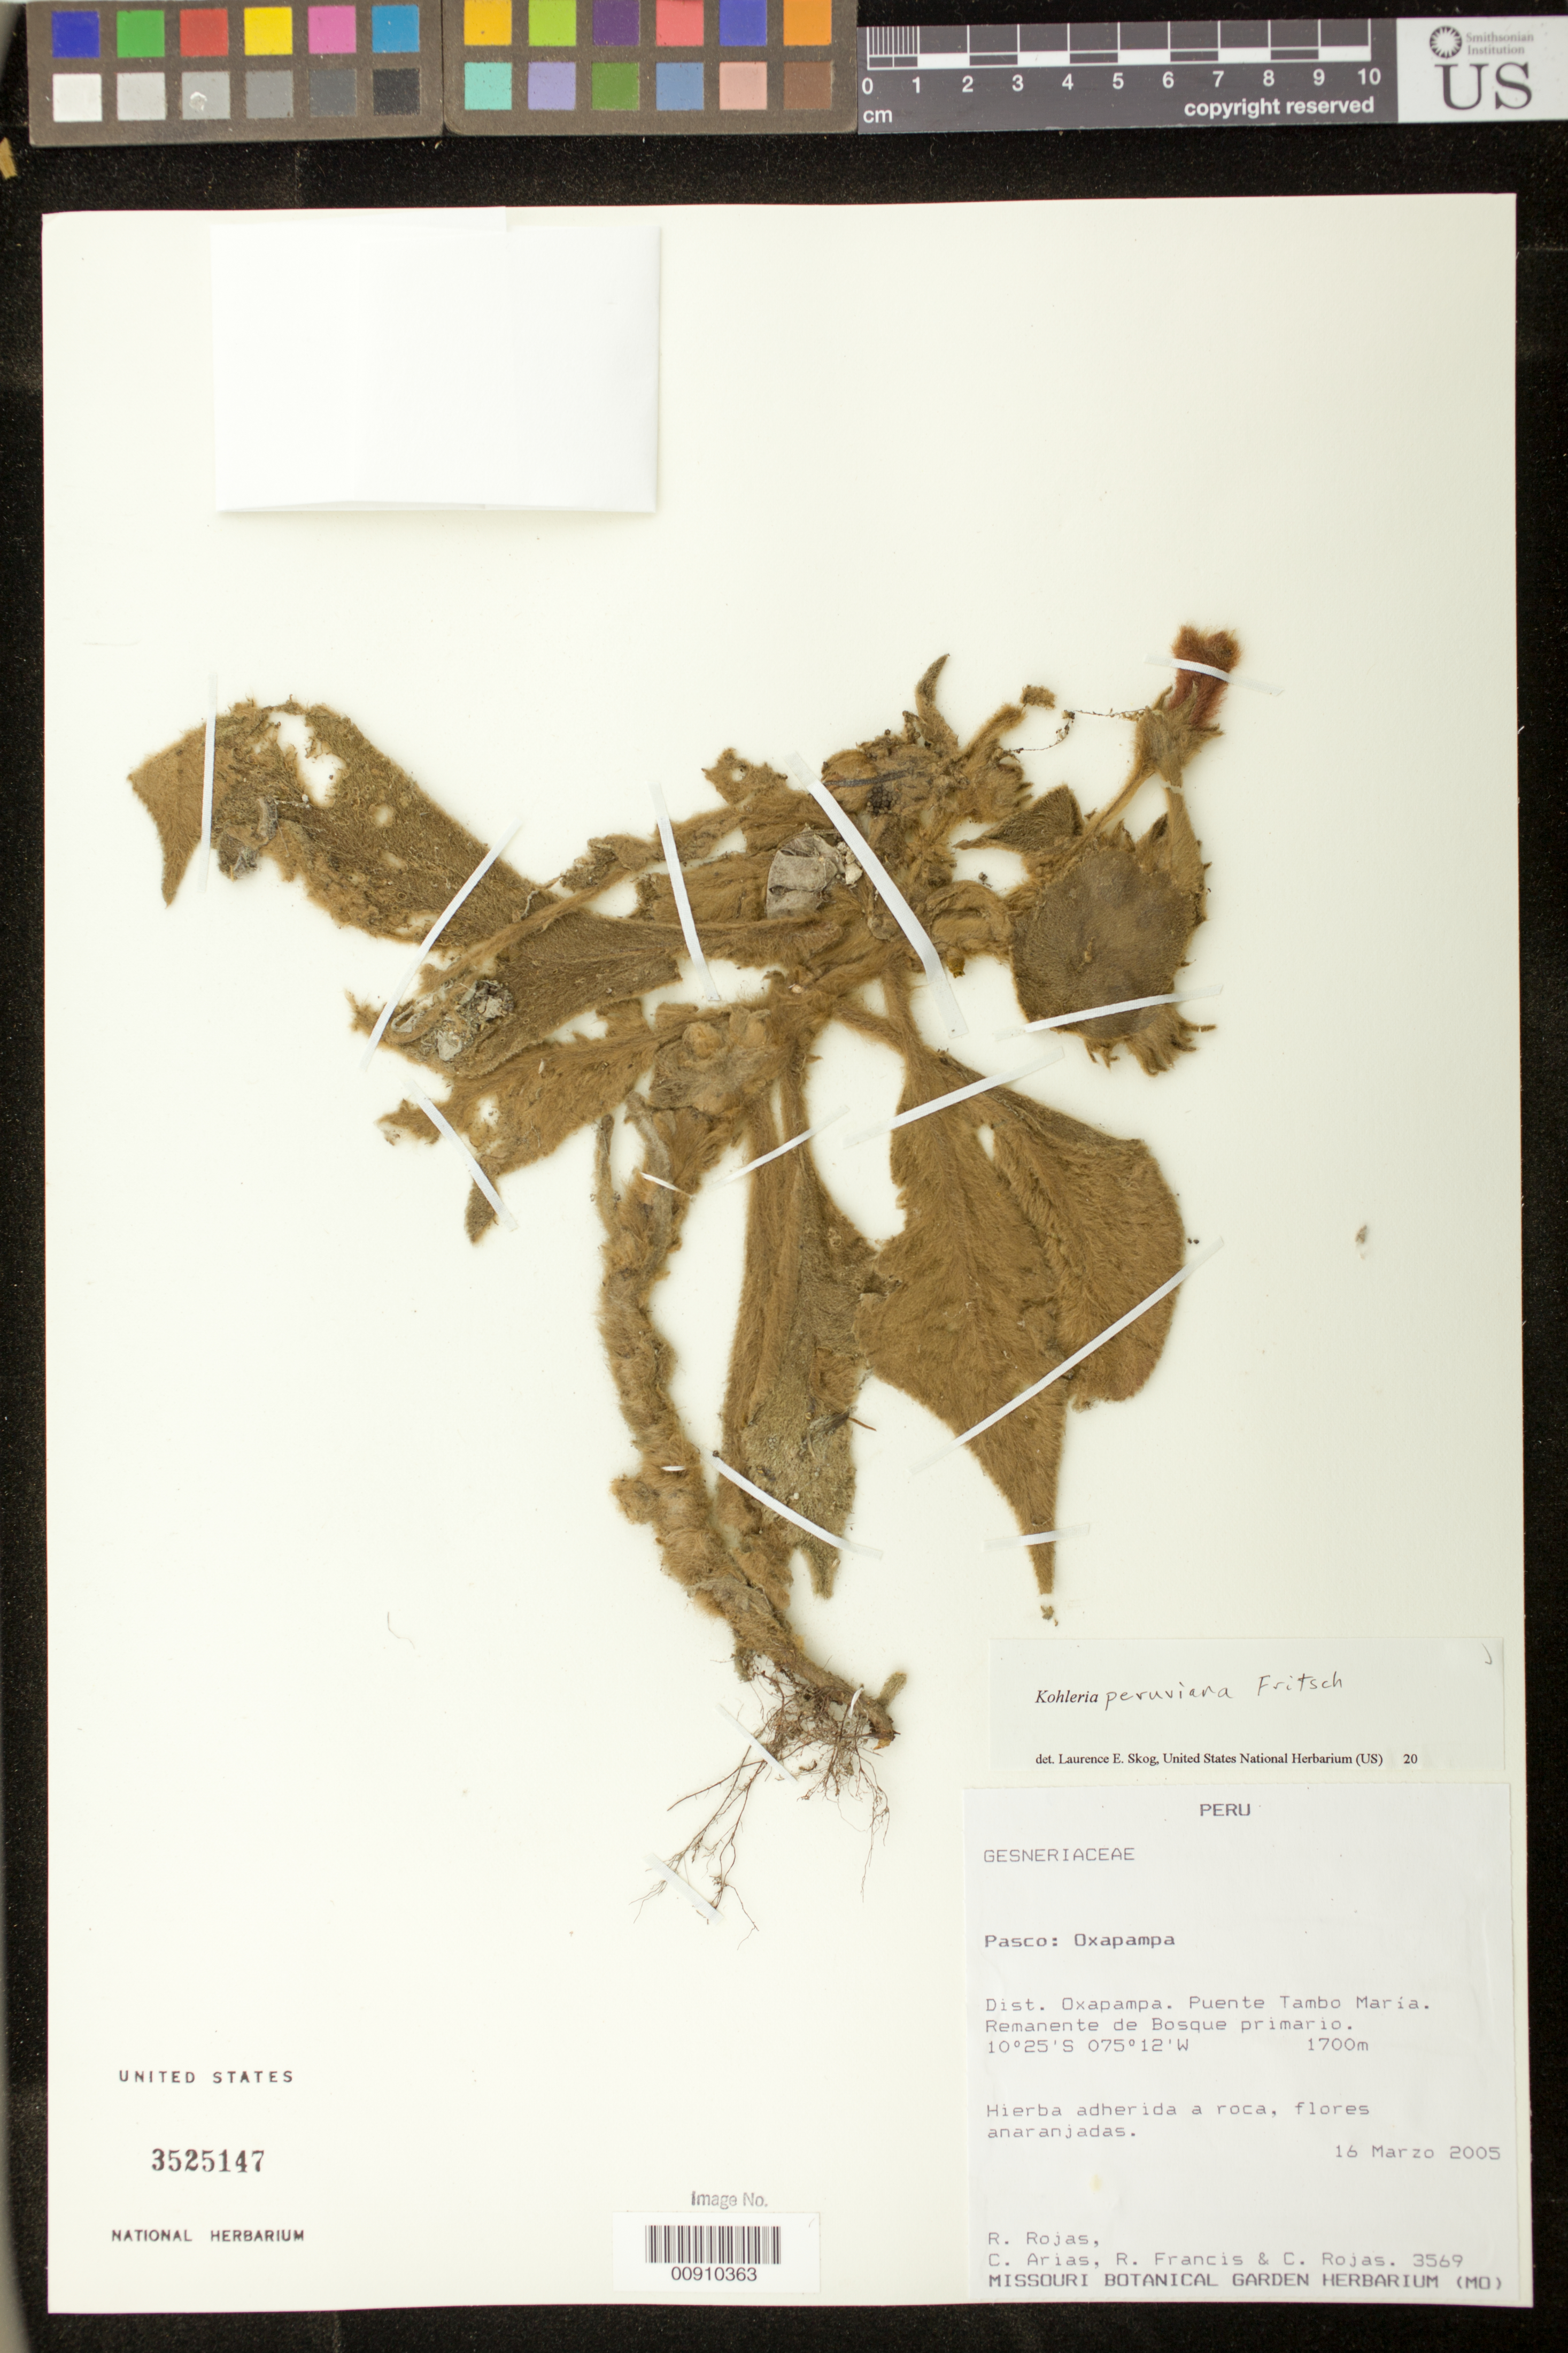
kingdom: Plantae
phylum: Tracheophyta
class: Magnoliopsida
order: Lamiales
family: Gesneriaceae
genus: Kohleria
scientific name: Kohleria peruviana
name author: Fritsch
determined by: Skog, Laurence E.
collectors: R. Rojas, C. Arias, R. Francis & C. Rojas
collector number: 3569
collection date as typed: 16 Mar 2005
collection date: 2005-03-16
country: Peru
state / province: Pasco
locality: Pasco: Oxapampa. Dist. Oxapampa. Puente Tambo María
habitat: Remanente de bosque primario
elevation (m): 1700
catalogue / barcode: US 3525147